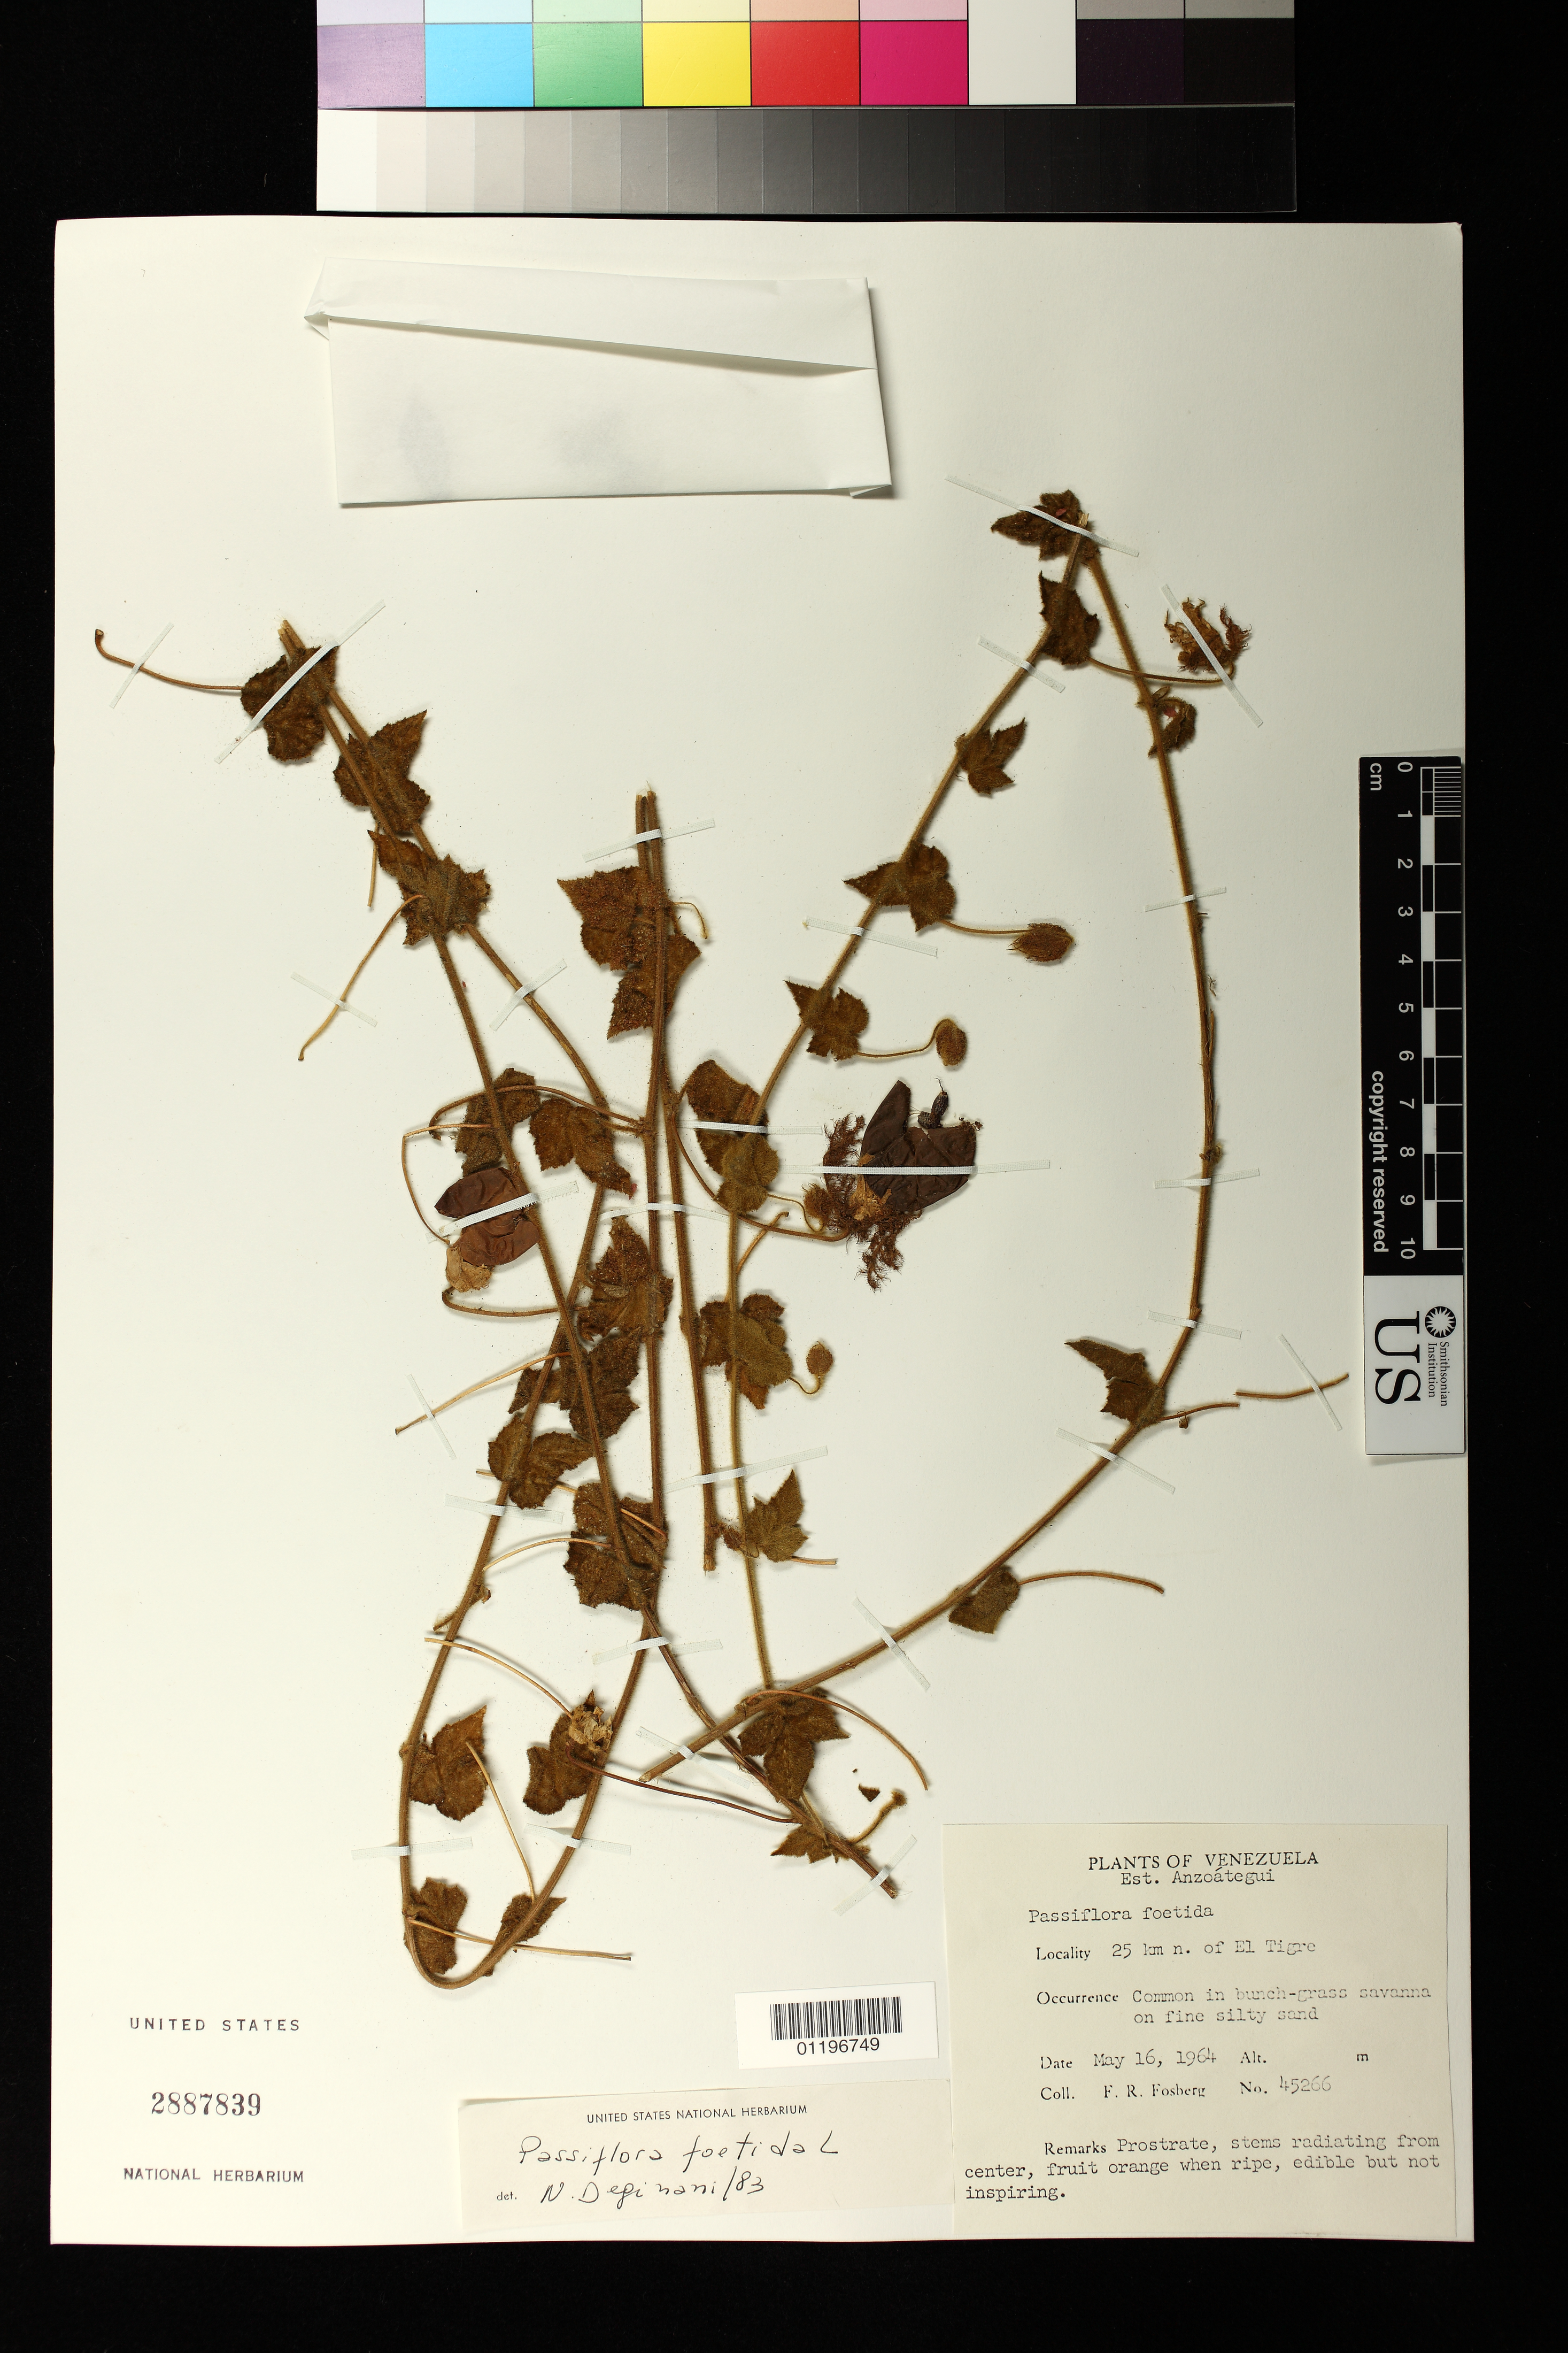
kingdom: Plantae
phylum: Tracheophyta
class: Magnoliopsida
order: Malpighiales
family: Passifloraceae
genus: Passiflora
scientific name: Passiflora foetida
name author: L.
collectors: F. R. Fosberg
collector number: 45266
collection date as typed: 16 May 1964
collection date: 1964-05-16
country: Venezuela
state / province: Anzoategui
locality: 25 km n of el tigre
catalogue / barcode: US 2887839